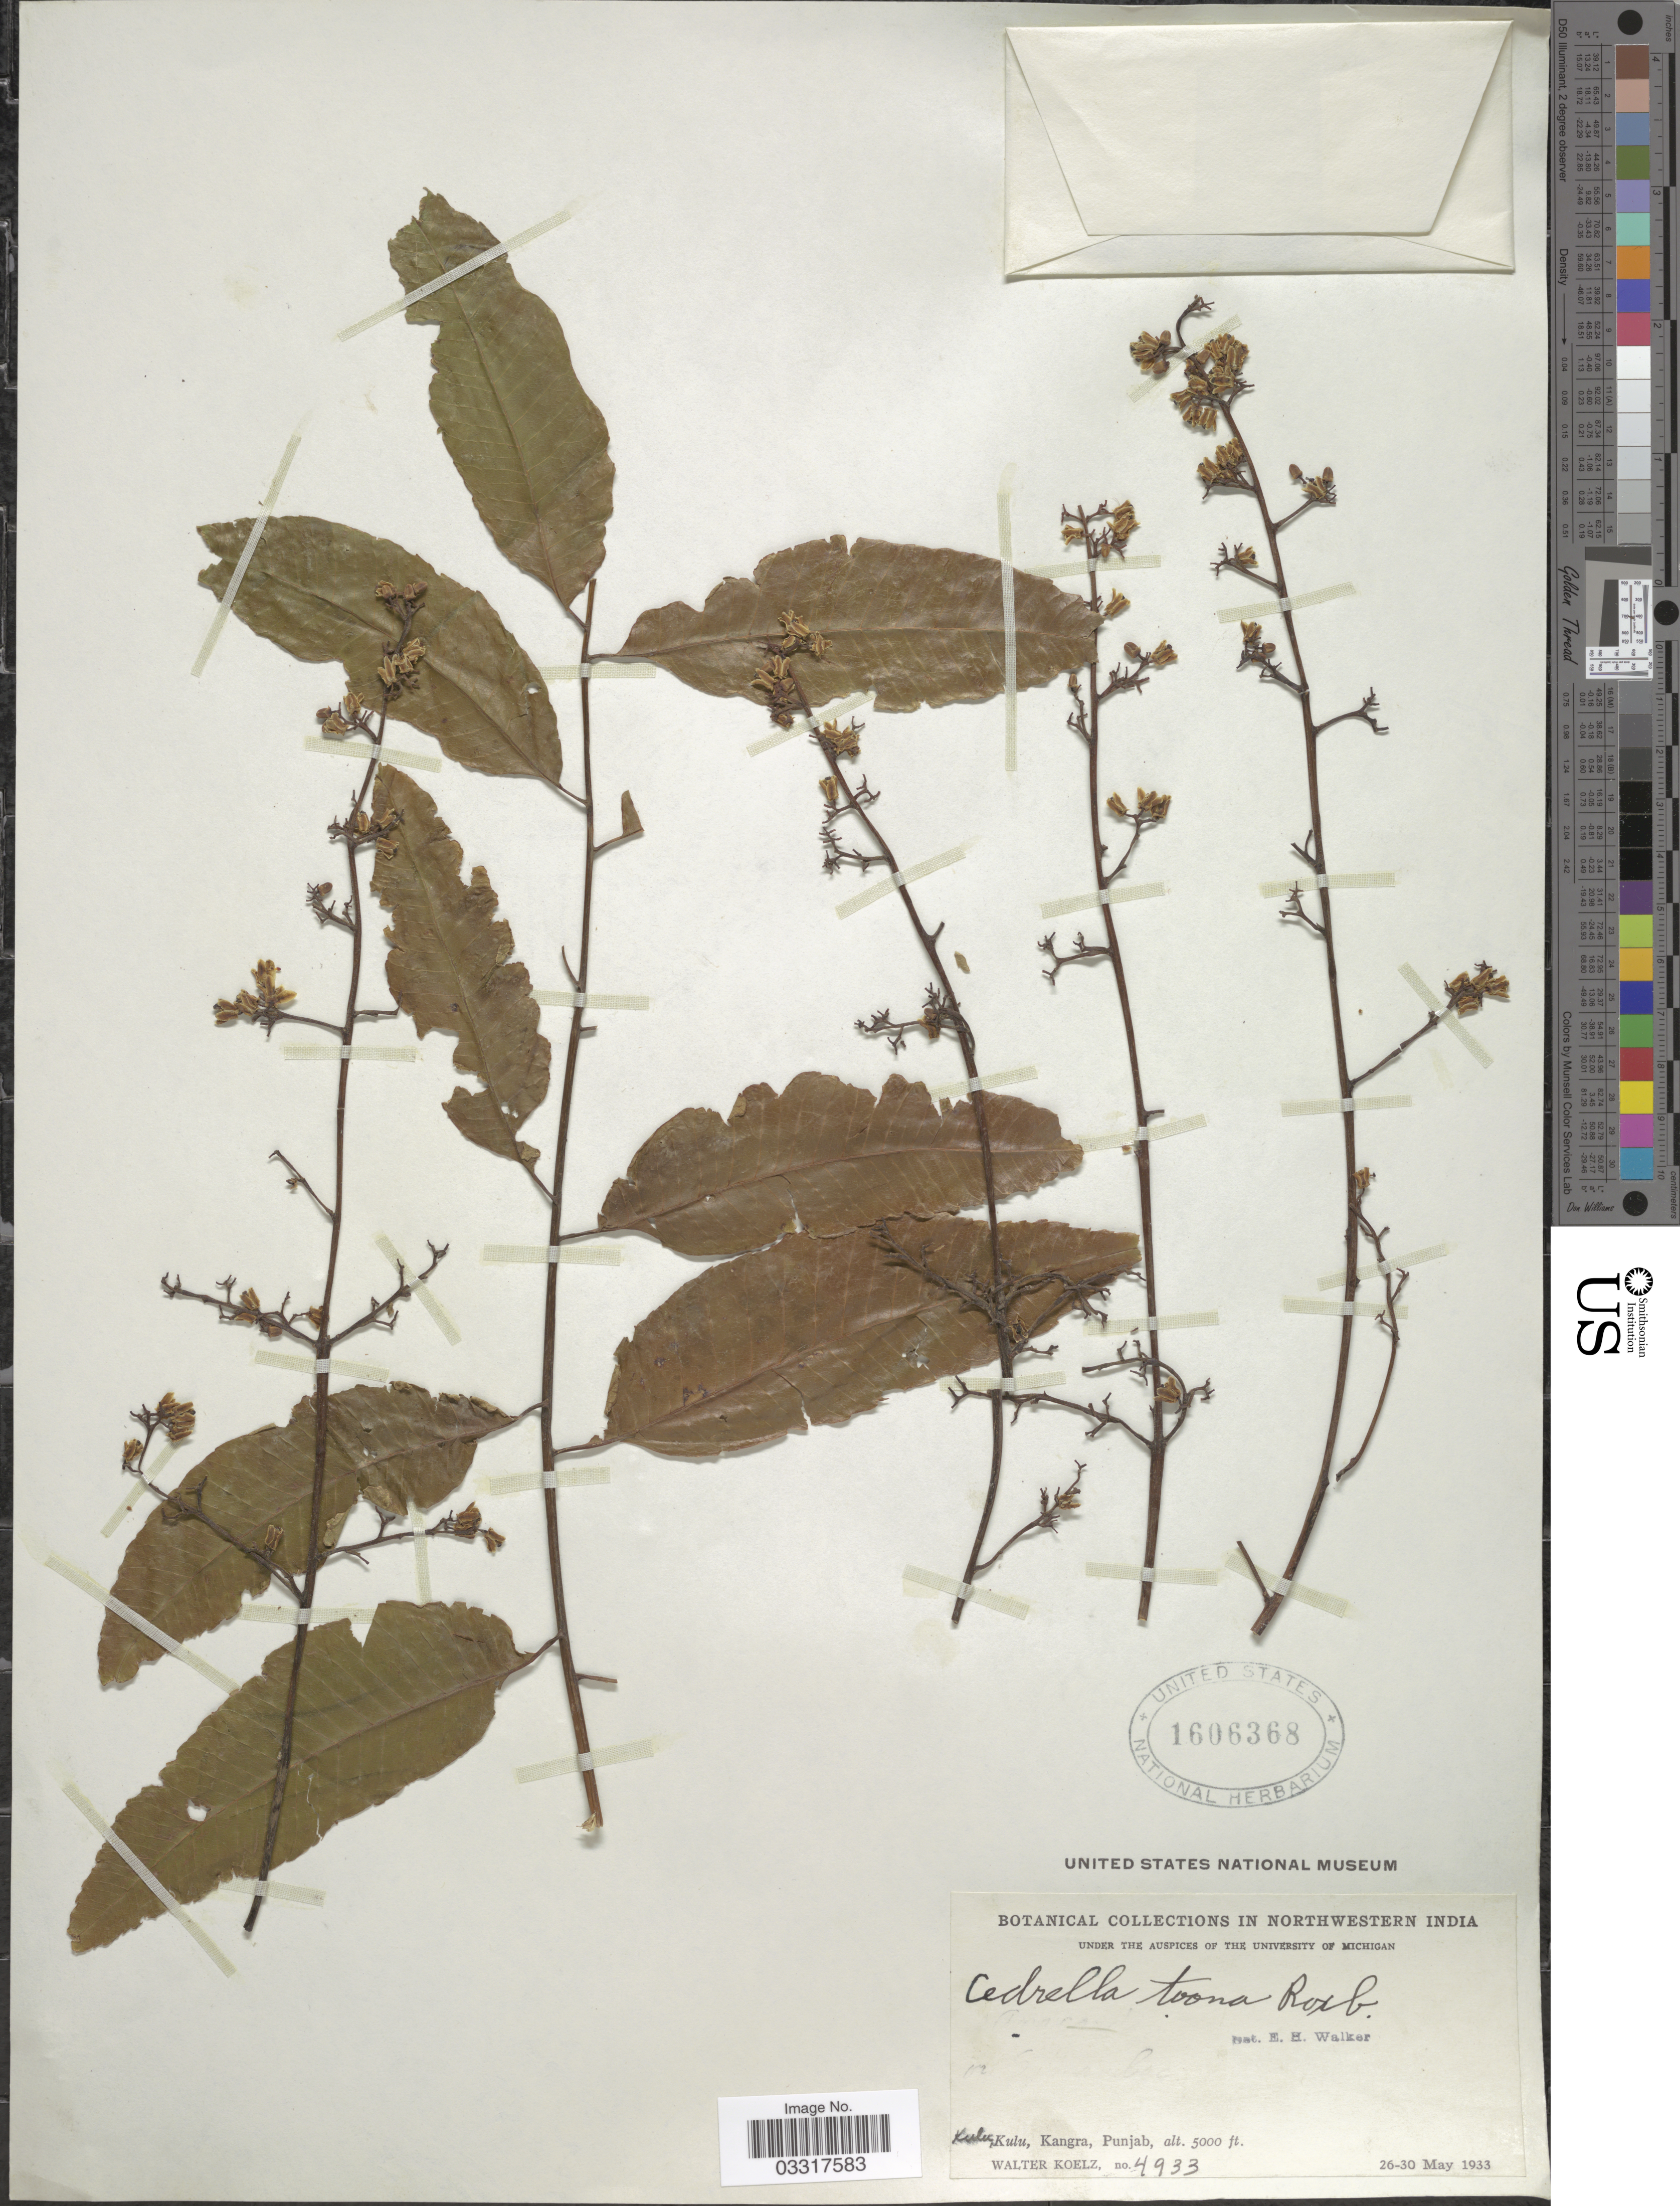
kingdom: Plantae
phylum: Tracheophyta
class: Magnoliopsida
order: Sapindales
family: Meliaceae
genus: Toona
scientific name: Toona sinensis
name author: (A. Juss.) M. Roem.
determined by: Strong, Mark T., (BOT), Smithsonian Institution - National Museum of Natural History (UNITED STATES)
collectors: W. N. Koelz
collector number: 4933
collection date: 1933-05-26/1933-05-30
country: India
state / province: Punjab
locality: Northwestern India, Kulu,Kulu, Kangra, Punjab.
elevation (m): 1524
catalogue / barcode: US 1606368